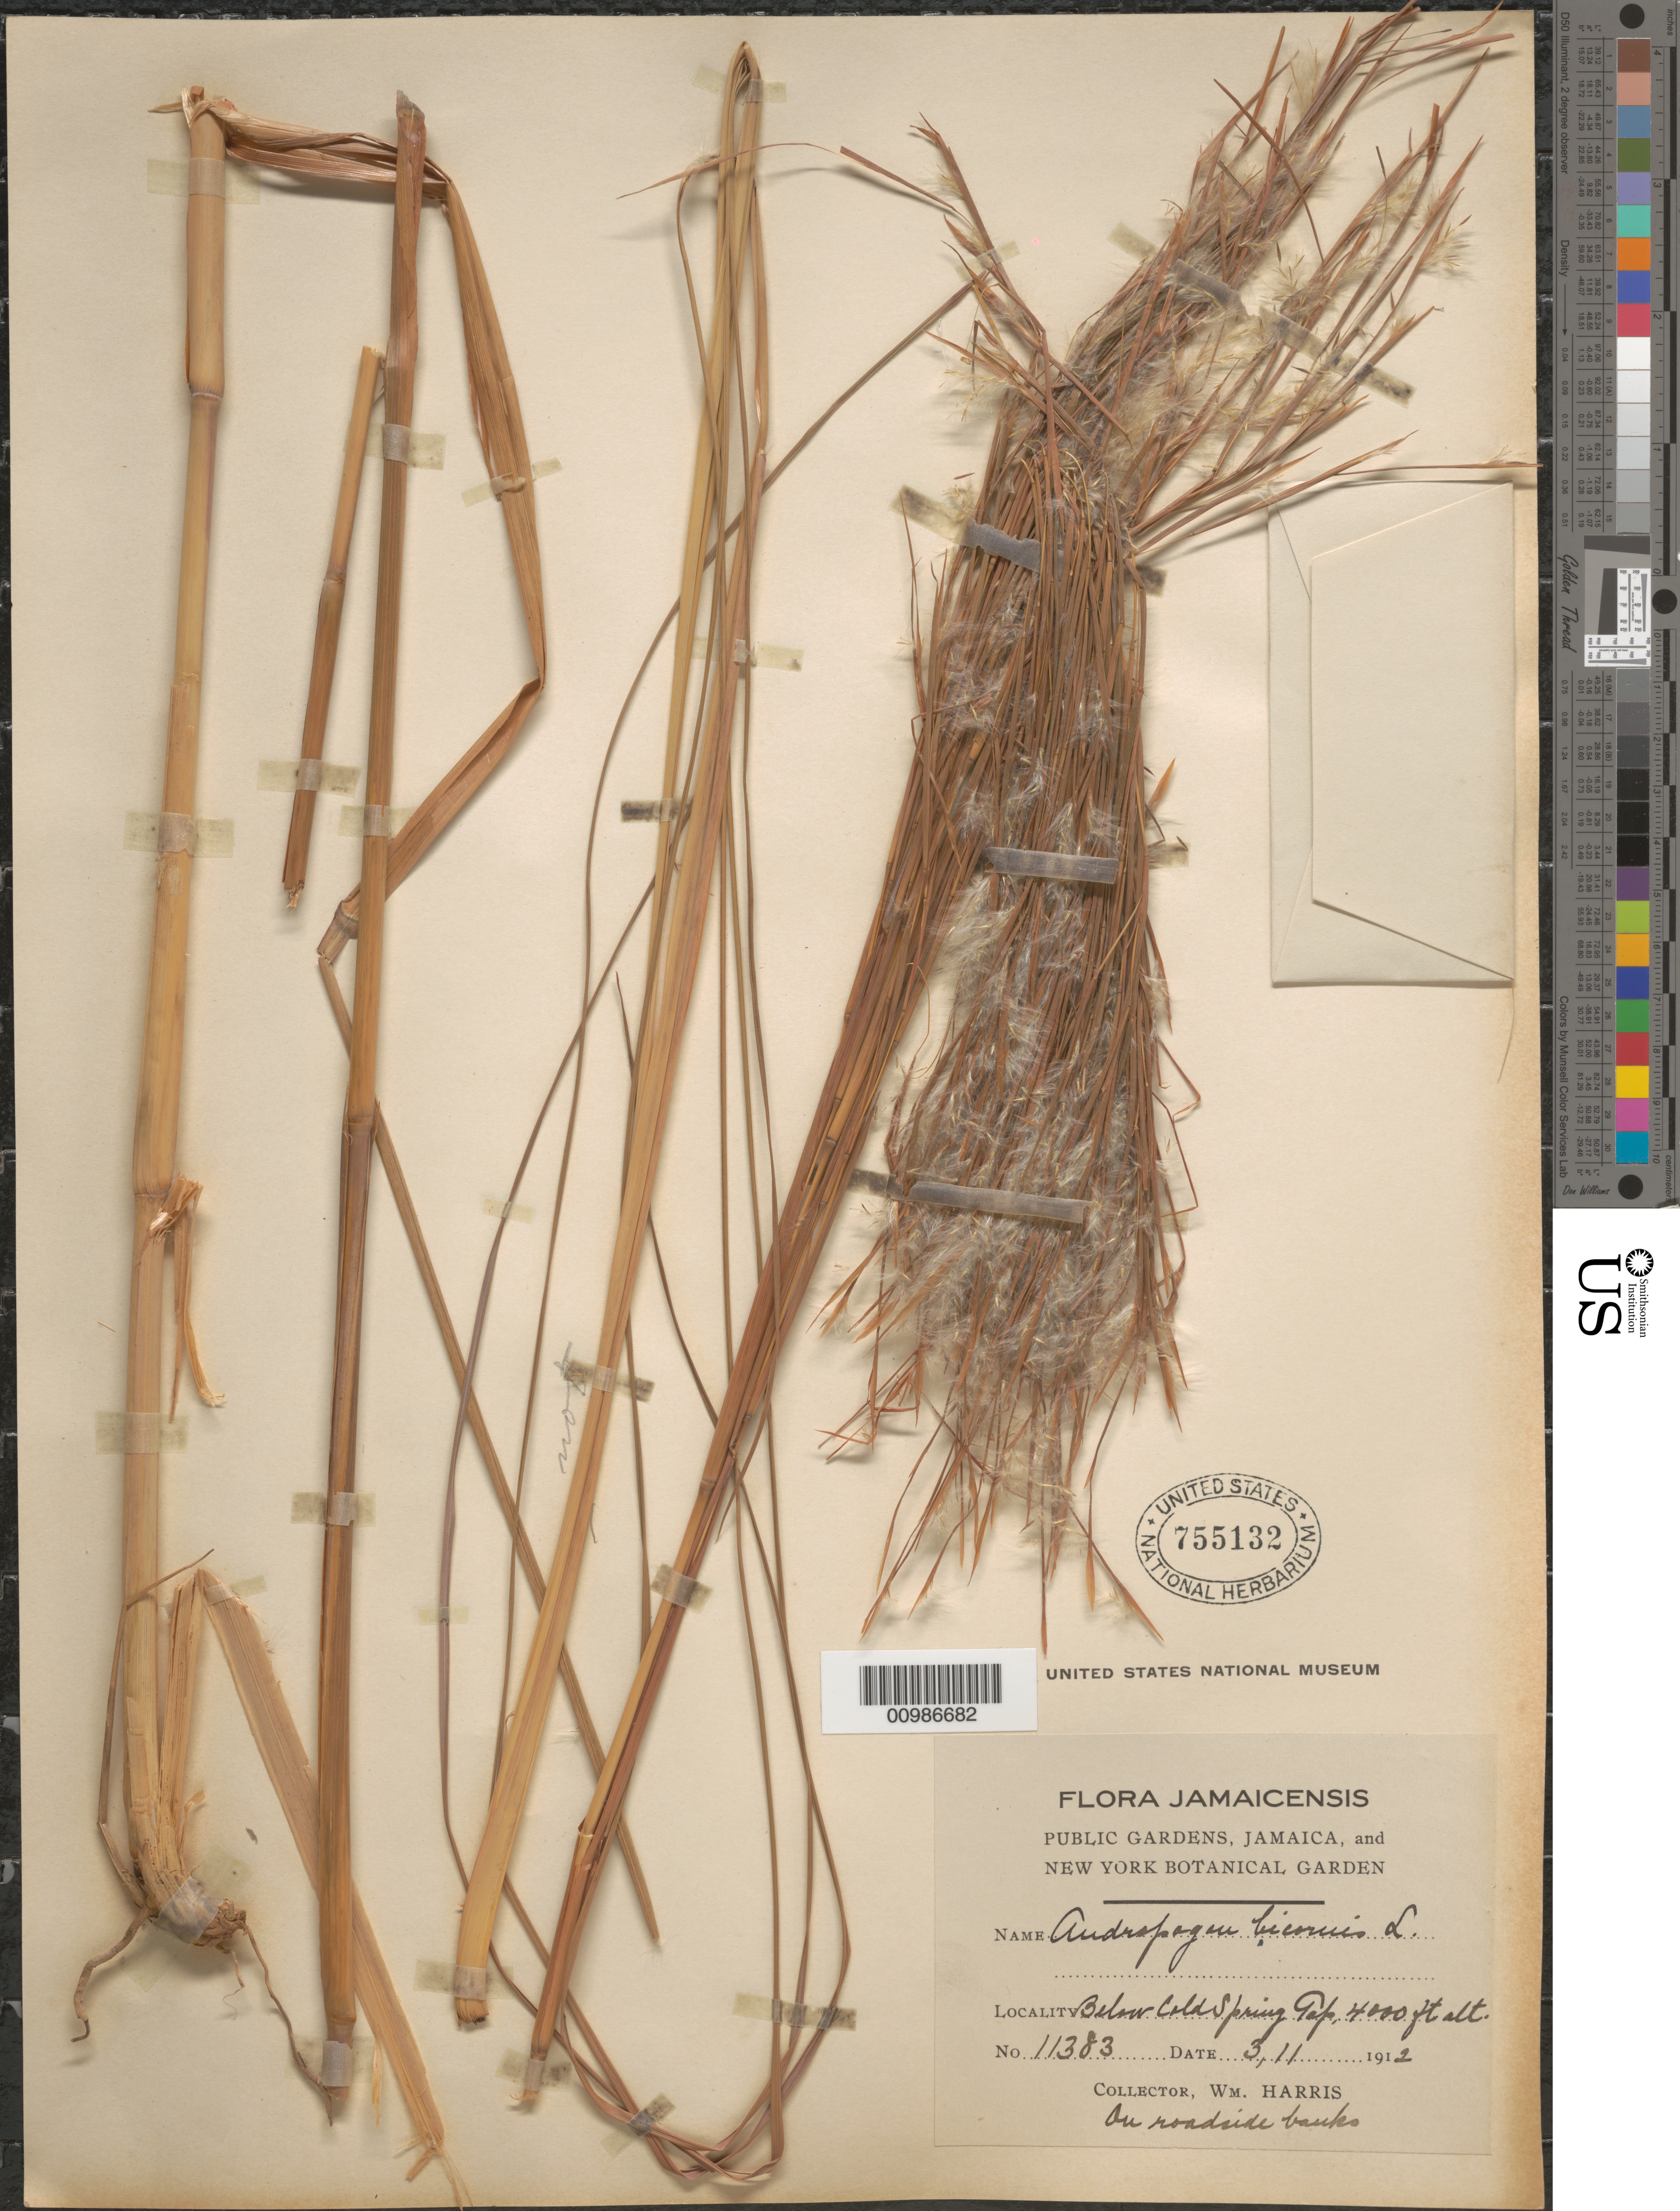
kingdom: Plantae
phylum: Tracheophyta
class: Liliopsida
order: Poales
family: Poaceae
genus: Andropogon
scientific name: Andropogon bicornis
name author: L.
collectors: W. H. Harris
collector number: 11383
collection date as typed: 11 Mar 1912 or 03 Nov 1912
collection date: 1912-03-11 or 1912-11-03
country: Jamaica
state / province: Portland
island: Jamaica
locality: Below Cold Spring Gap.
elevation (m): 1219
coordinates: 0 N, 0 E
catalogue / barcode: US 755132